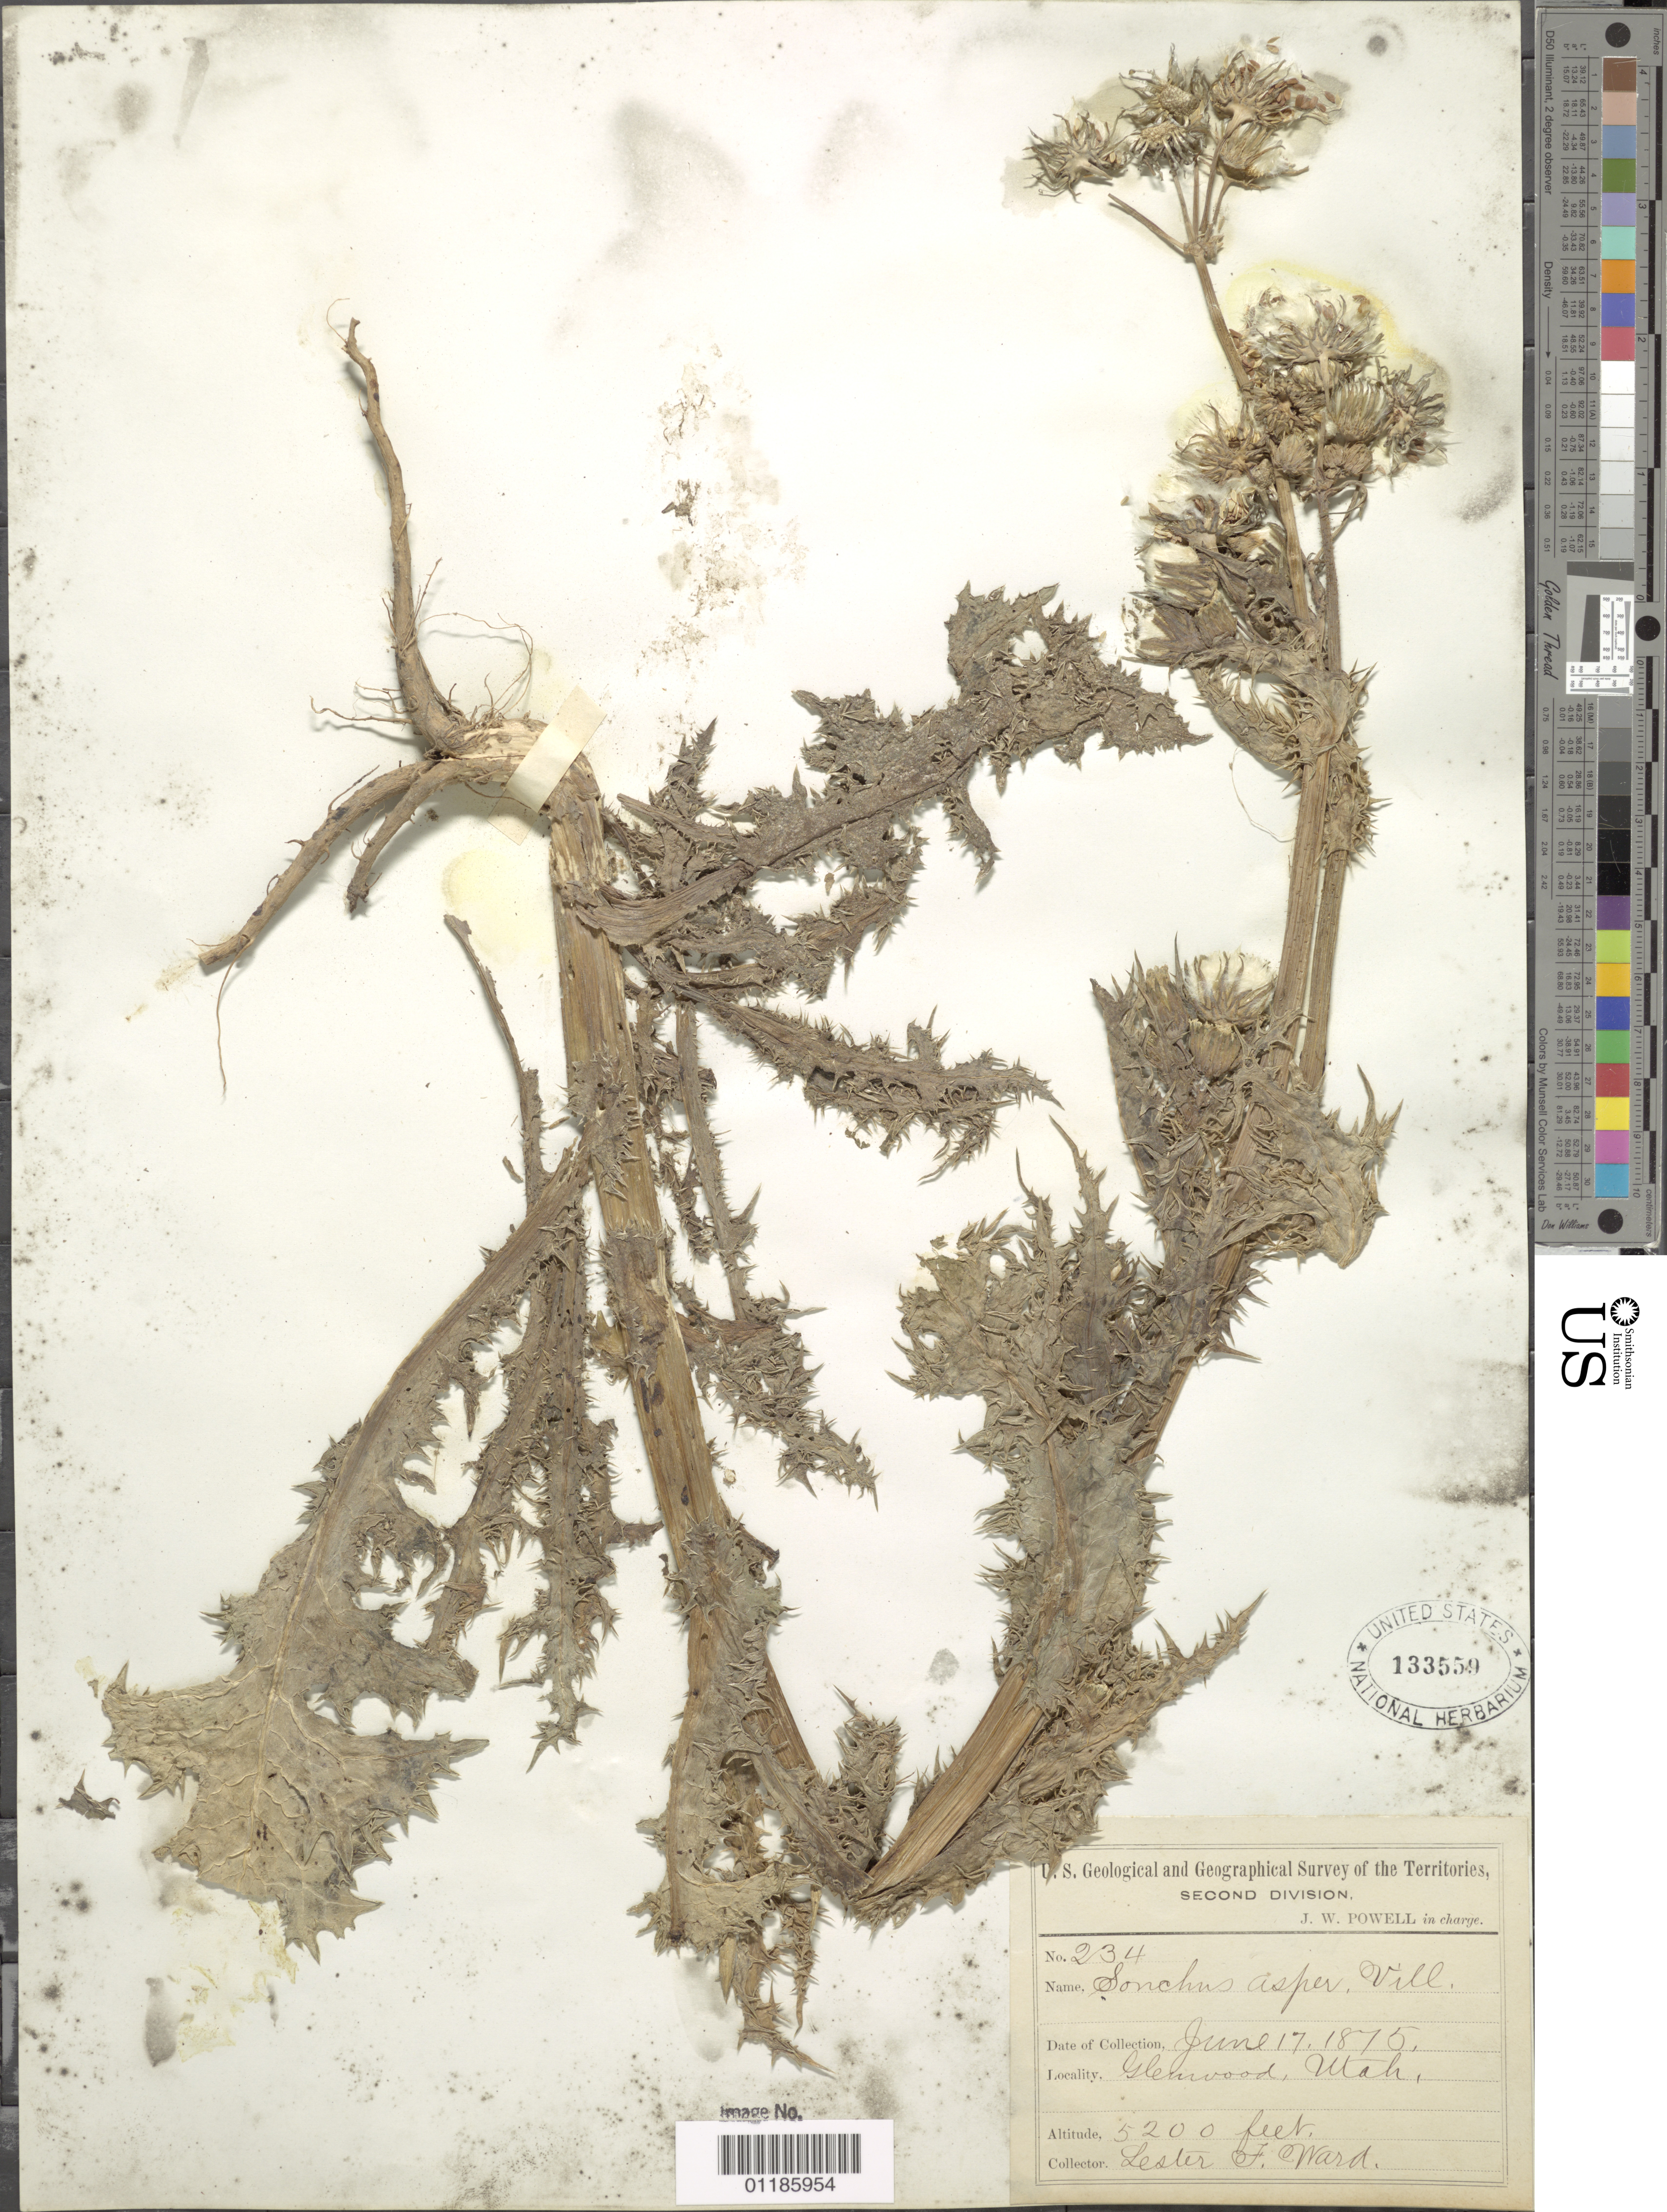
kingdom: Plantae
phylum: Tracheophyta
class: Magnoliopsida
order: Asterales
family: Asteraceae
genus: Sonchus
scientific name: Sonchus asper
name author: (L.) Hill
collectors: L. F. Ward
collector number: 234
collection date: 1875-06-17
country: United States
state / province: Utah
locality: Glenwood.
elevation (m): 1585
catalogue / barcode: US 133559